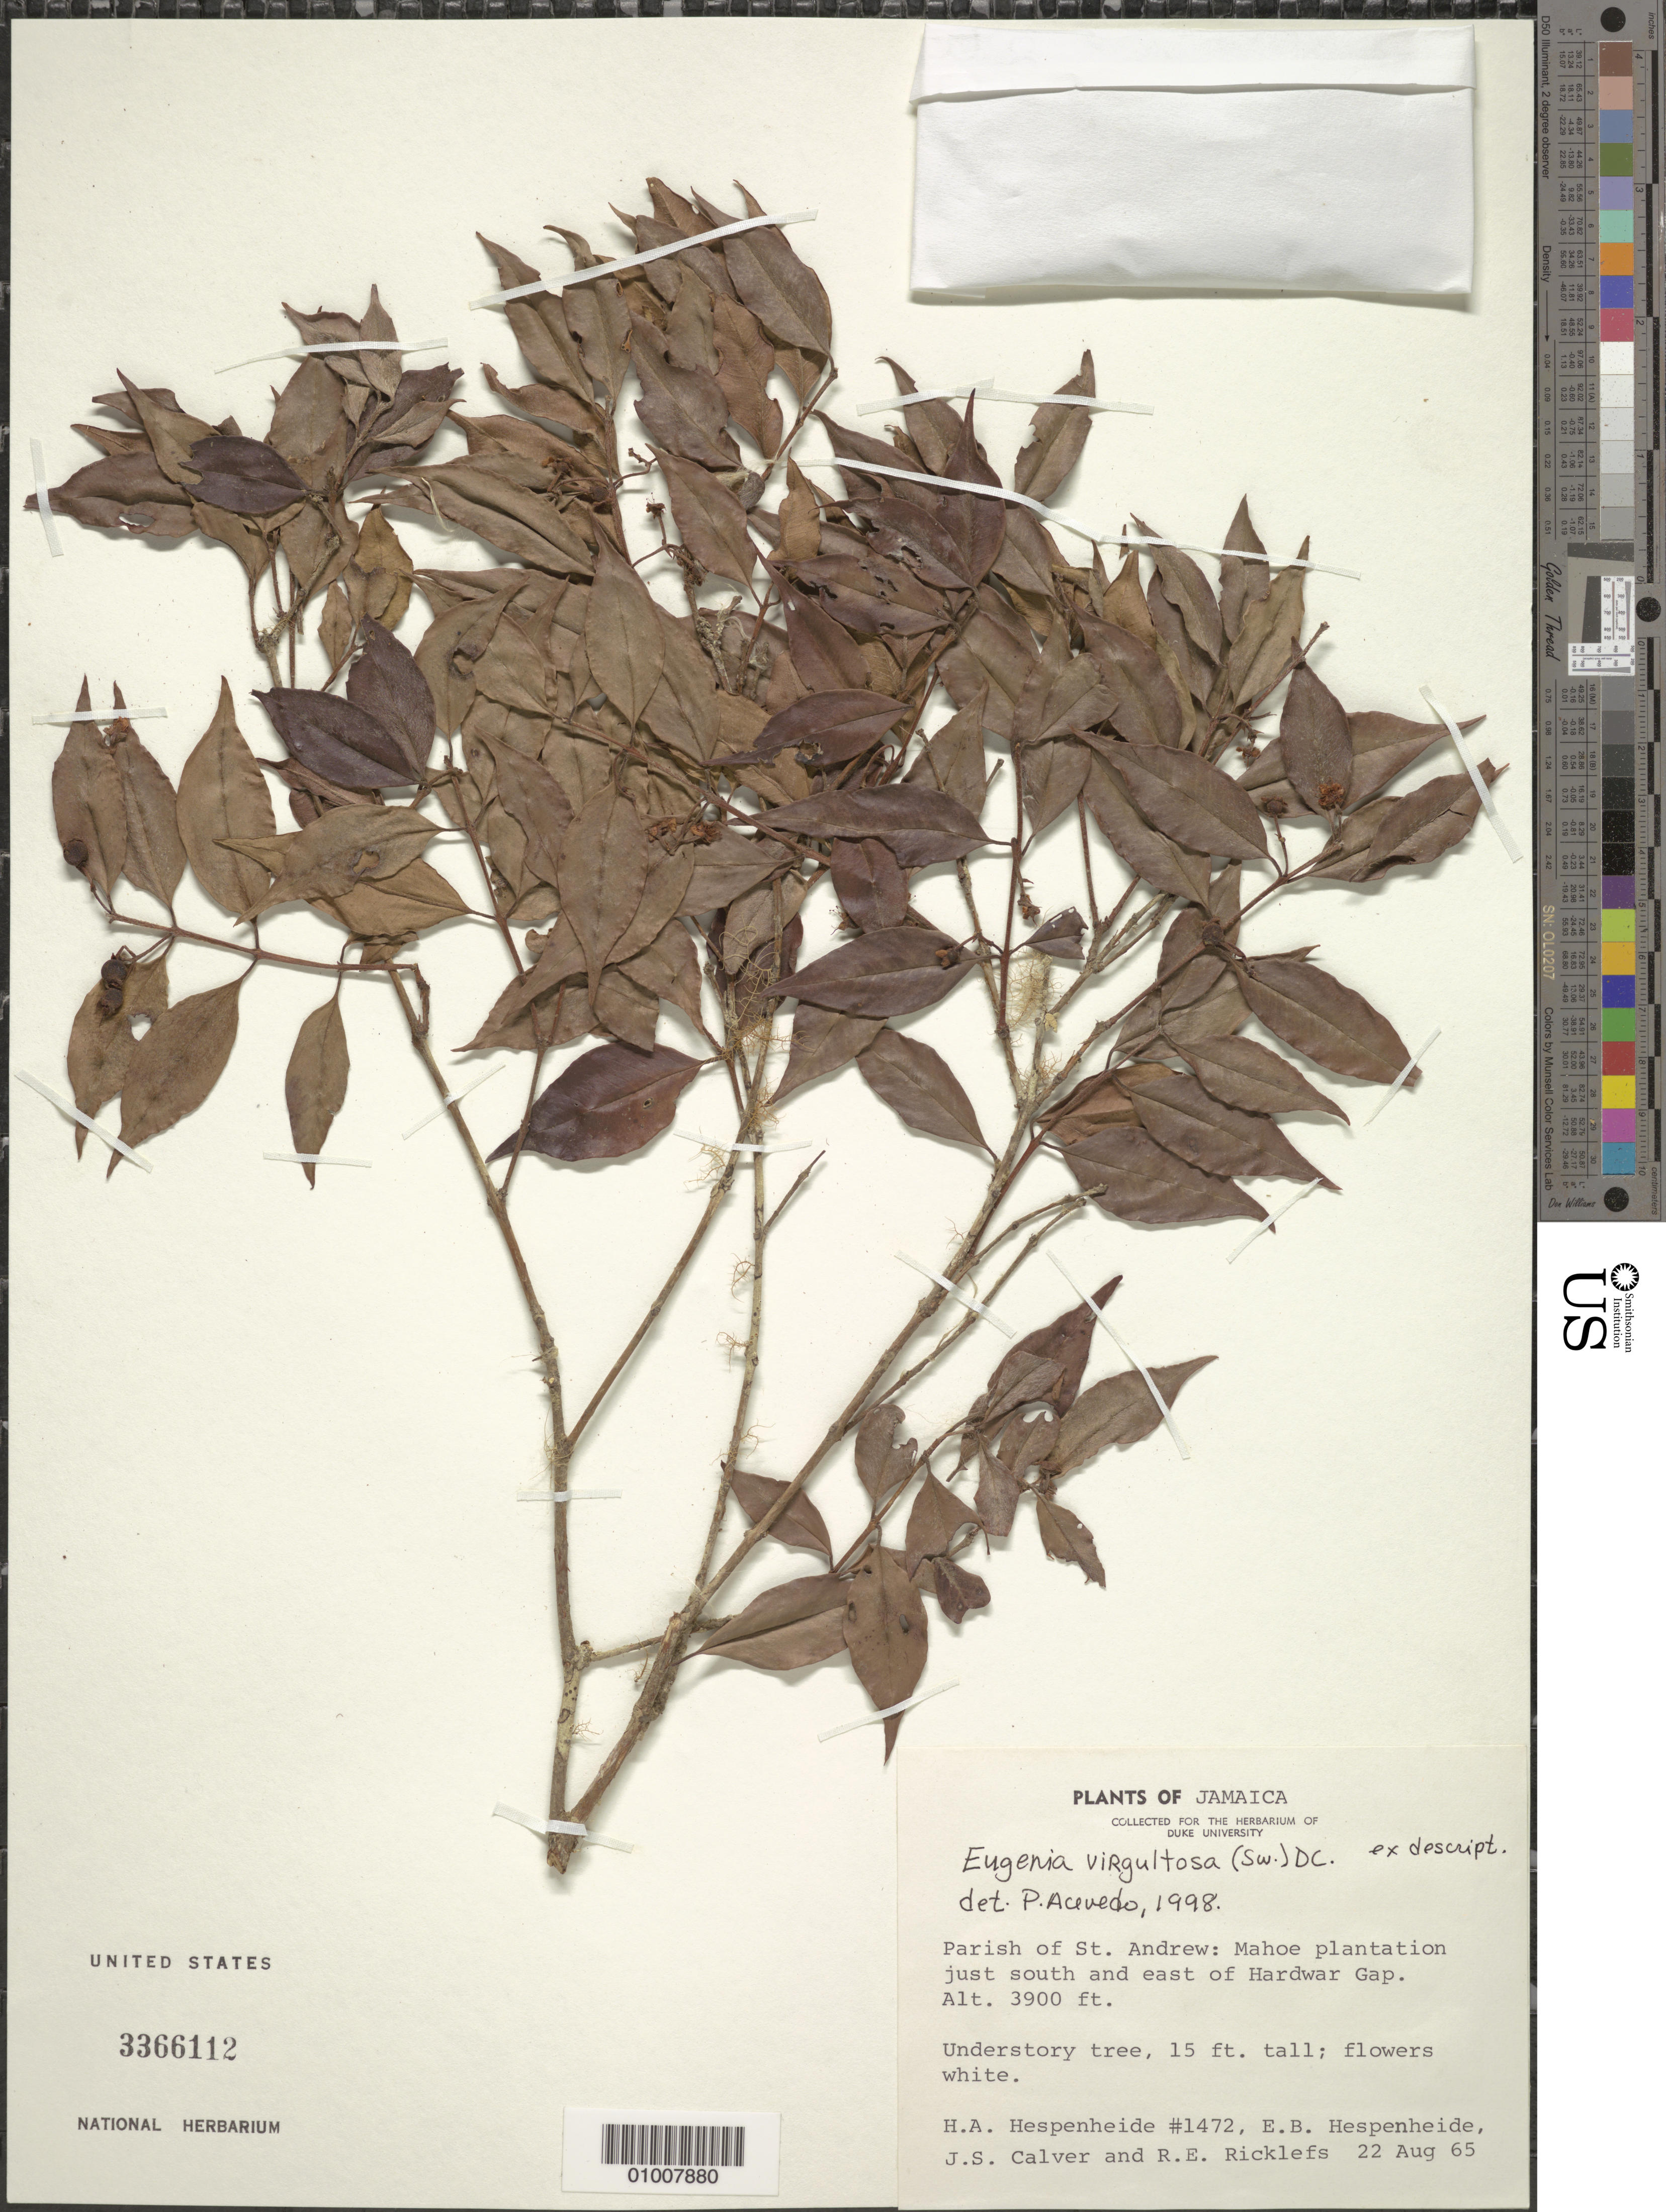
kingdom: Plantae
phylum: Tracheophyta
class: Magnoliopsida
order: Myrtales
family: Myrtaceae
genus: Eugenia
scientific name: Eugenia biflora var. virgultosa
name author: (Sw.) Krug & Urb.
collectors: H. A. Hespenheide, E. Hespenheide, J. Calver & R. Ricklefs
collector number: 1472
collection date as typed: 22 Aug 1965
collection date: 1965-08-22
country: Jamaica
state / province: Saint Andrew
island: Jamaica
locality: Mahoe plantation, just south and east of Hardwar Gap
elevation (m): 1158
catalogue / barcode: US 3366112